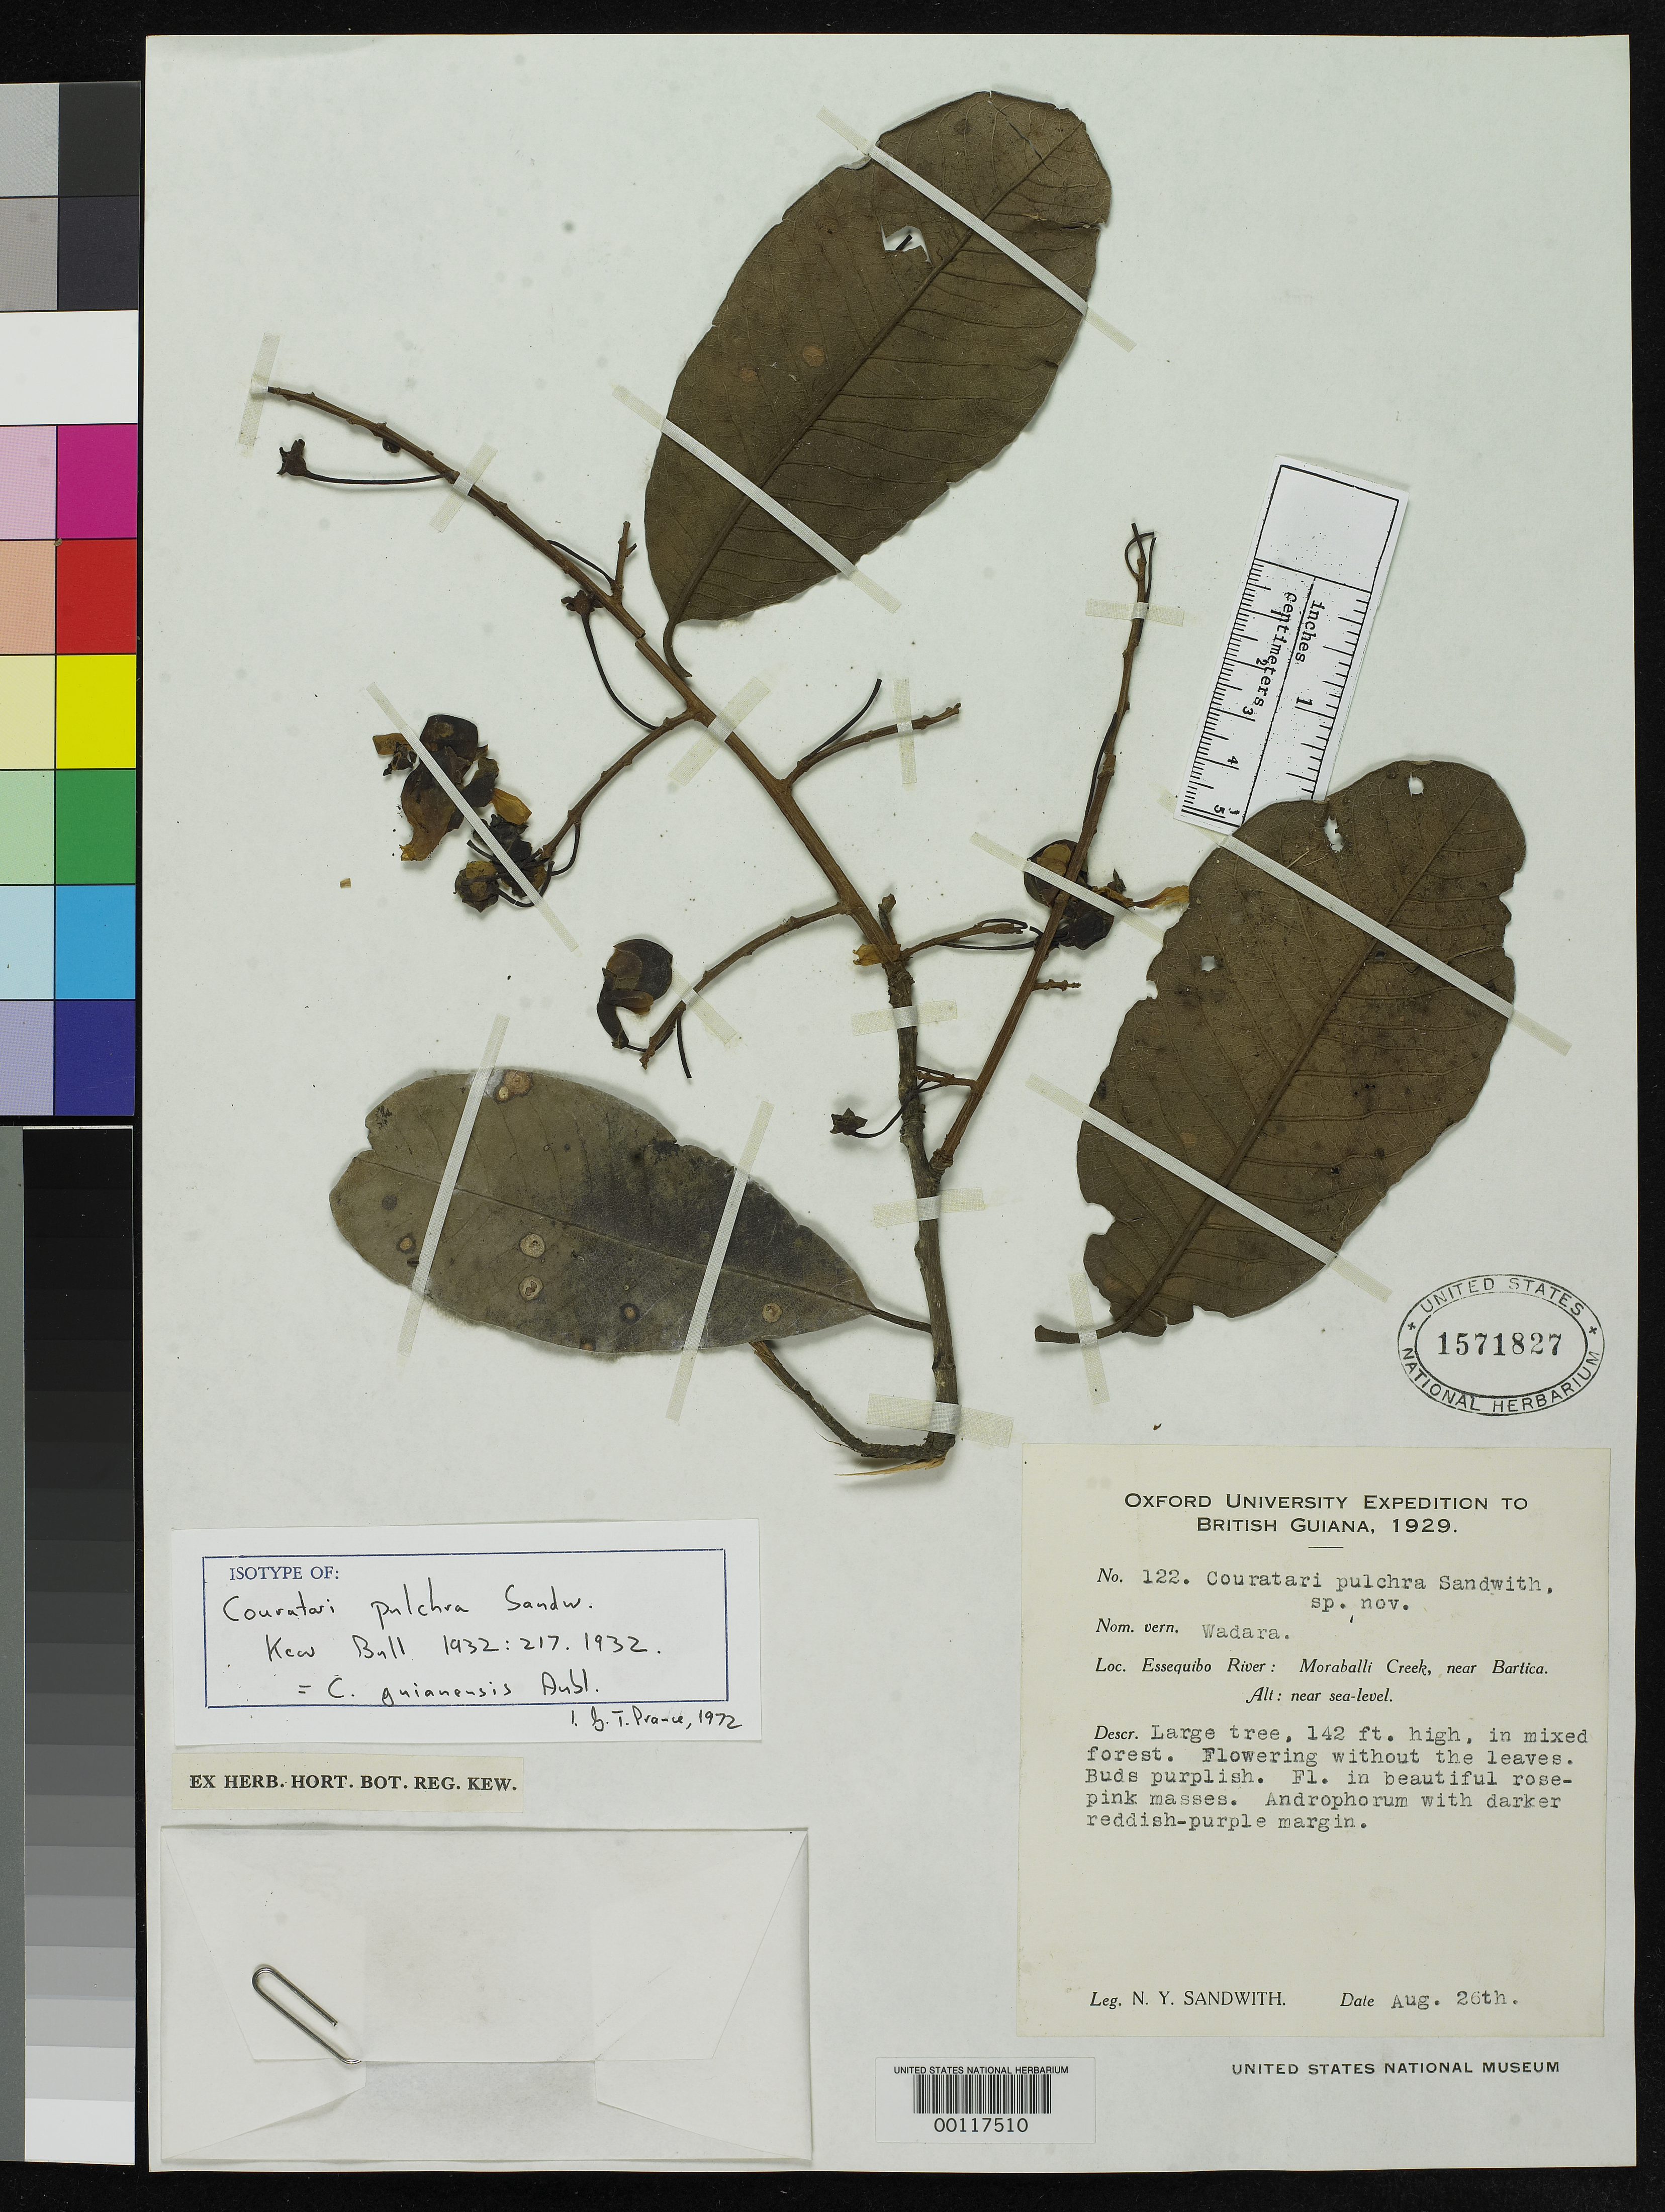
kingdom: Plantae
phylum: Tracheophyta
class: Magnoliopsida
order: Ericales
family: Lecythidaceae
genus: Couratari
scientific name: Couratari pulchra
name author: Sandwith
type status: Isotype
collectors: N. Y. Sandwith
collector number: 122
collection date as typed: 26 Aug 1929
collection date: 1929-08-26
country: Guyana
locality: Essequibo River, Moraballi Creek, near Bartica.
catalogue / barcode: US 1571827